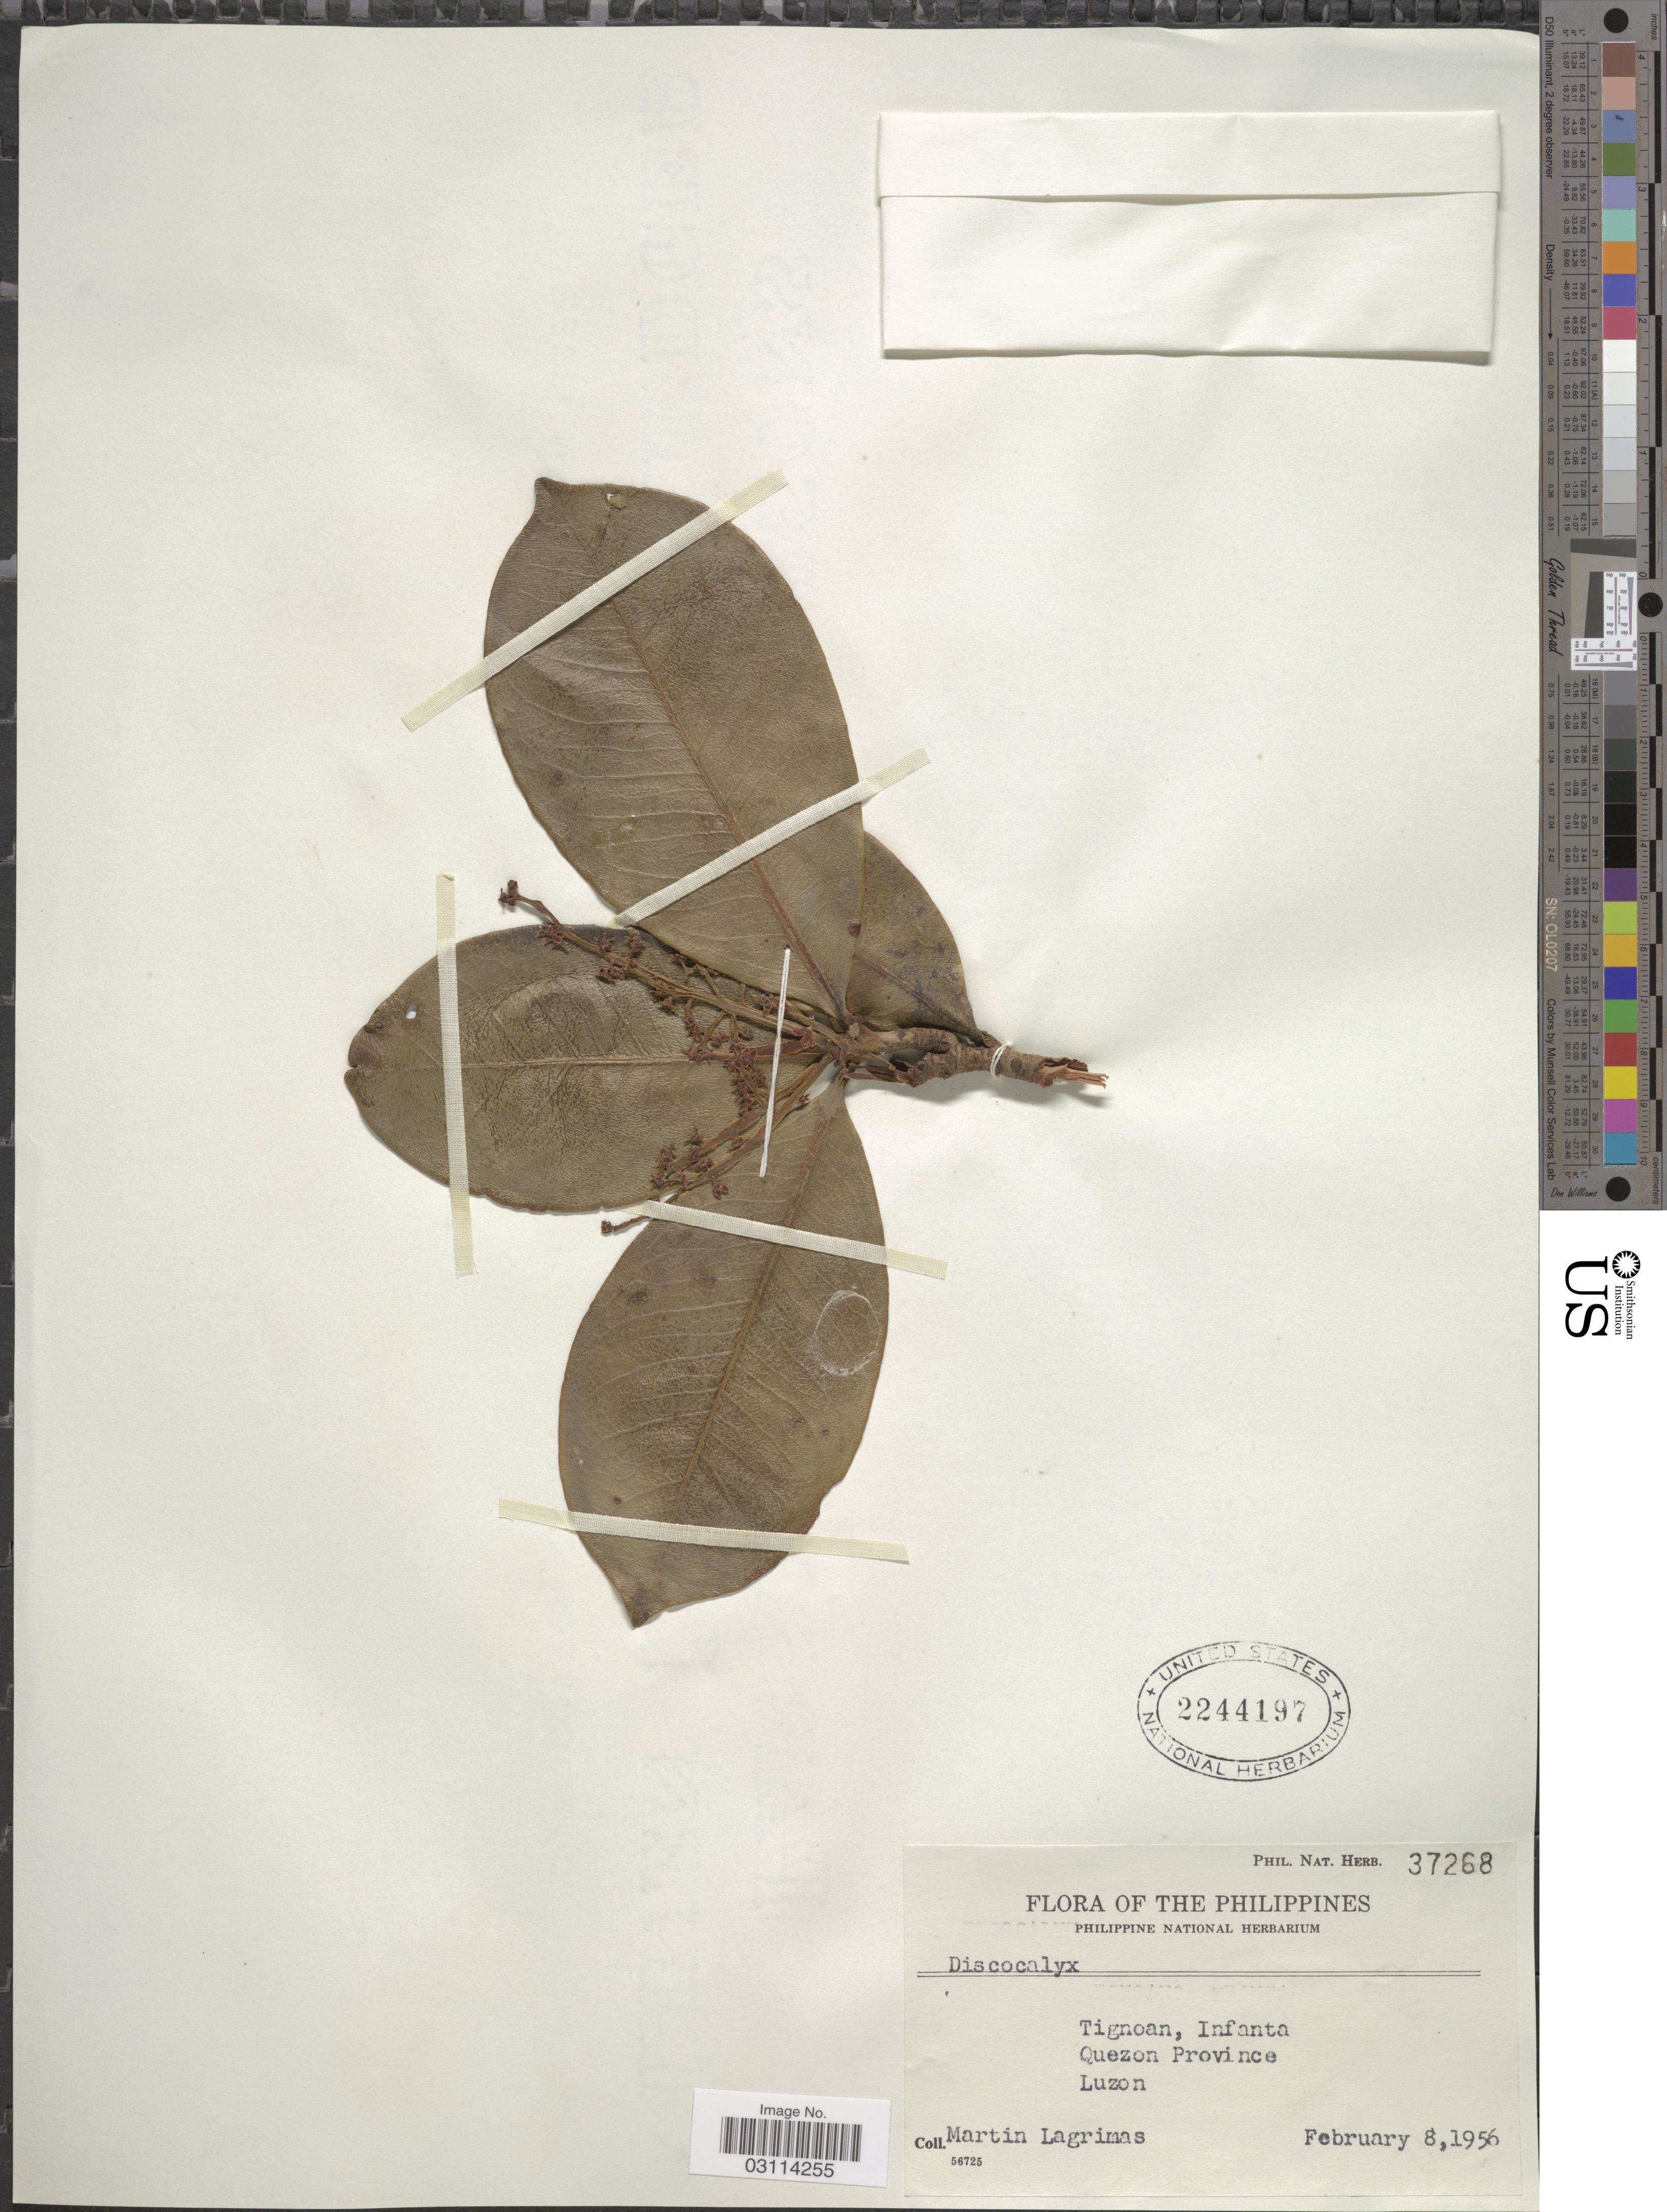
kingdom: Plantae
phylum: Tracheophyta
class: Magnoliopsida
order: Ericales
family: Primulaceae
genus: Discocalyx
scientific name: Discocalyx sp.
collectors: M. Lagrimas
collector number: Phil. Nat. Herb. 37268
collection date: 1956-02-08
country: Philippines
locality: Tignoan, Infanta. Quezon Province, Luzon.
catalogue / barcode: US 2244197